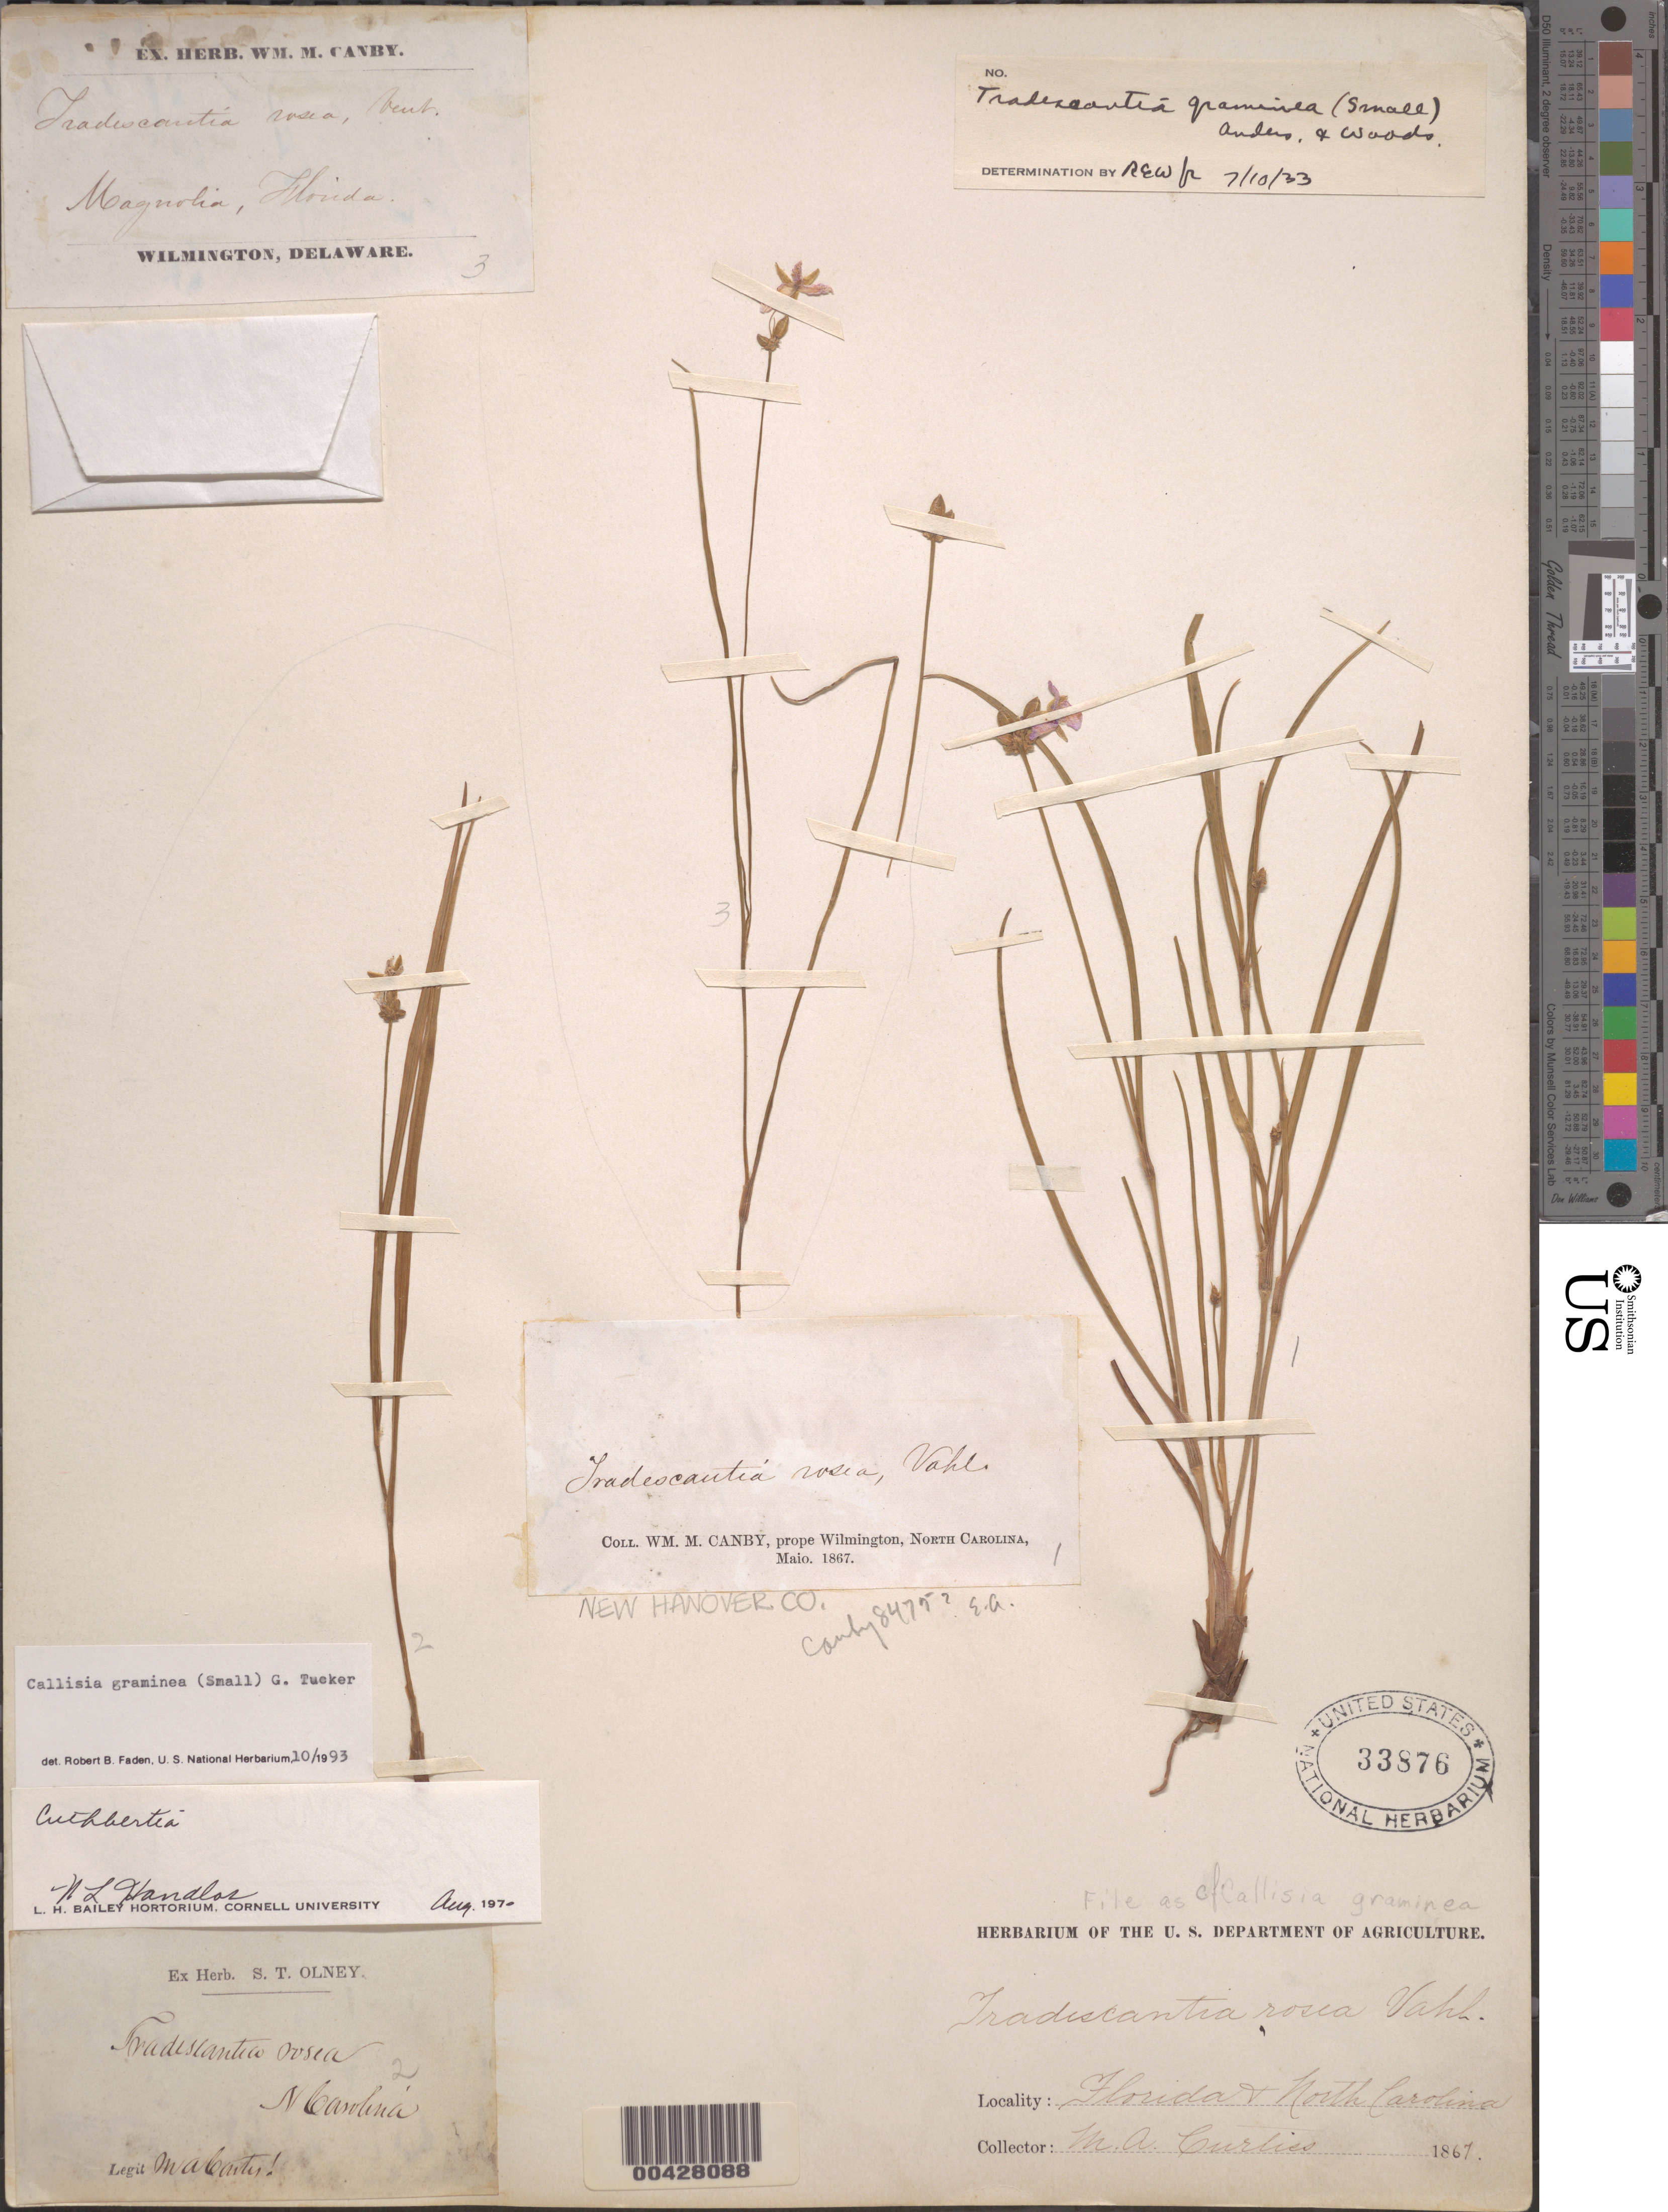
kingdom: Plantae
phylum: Tracheophyta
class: Liliopsida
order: Commelinales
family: Commelinaceae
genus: Cuthbertia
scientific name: Cuthbertia graminea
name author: Small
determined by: Strong, Mark T., (BOT), Smithsonian Institution - National Museum of Natural History (UNITED STATES)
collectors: W. M. Canby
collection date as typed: May 1867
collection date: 1867-05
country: United States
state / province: North Carolina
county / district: New Hanover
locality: Wilmington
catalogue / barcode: US 33876